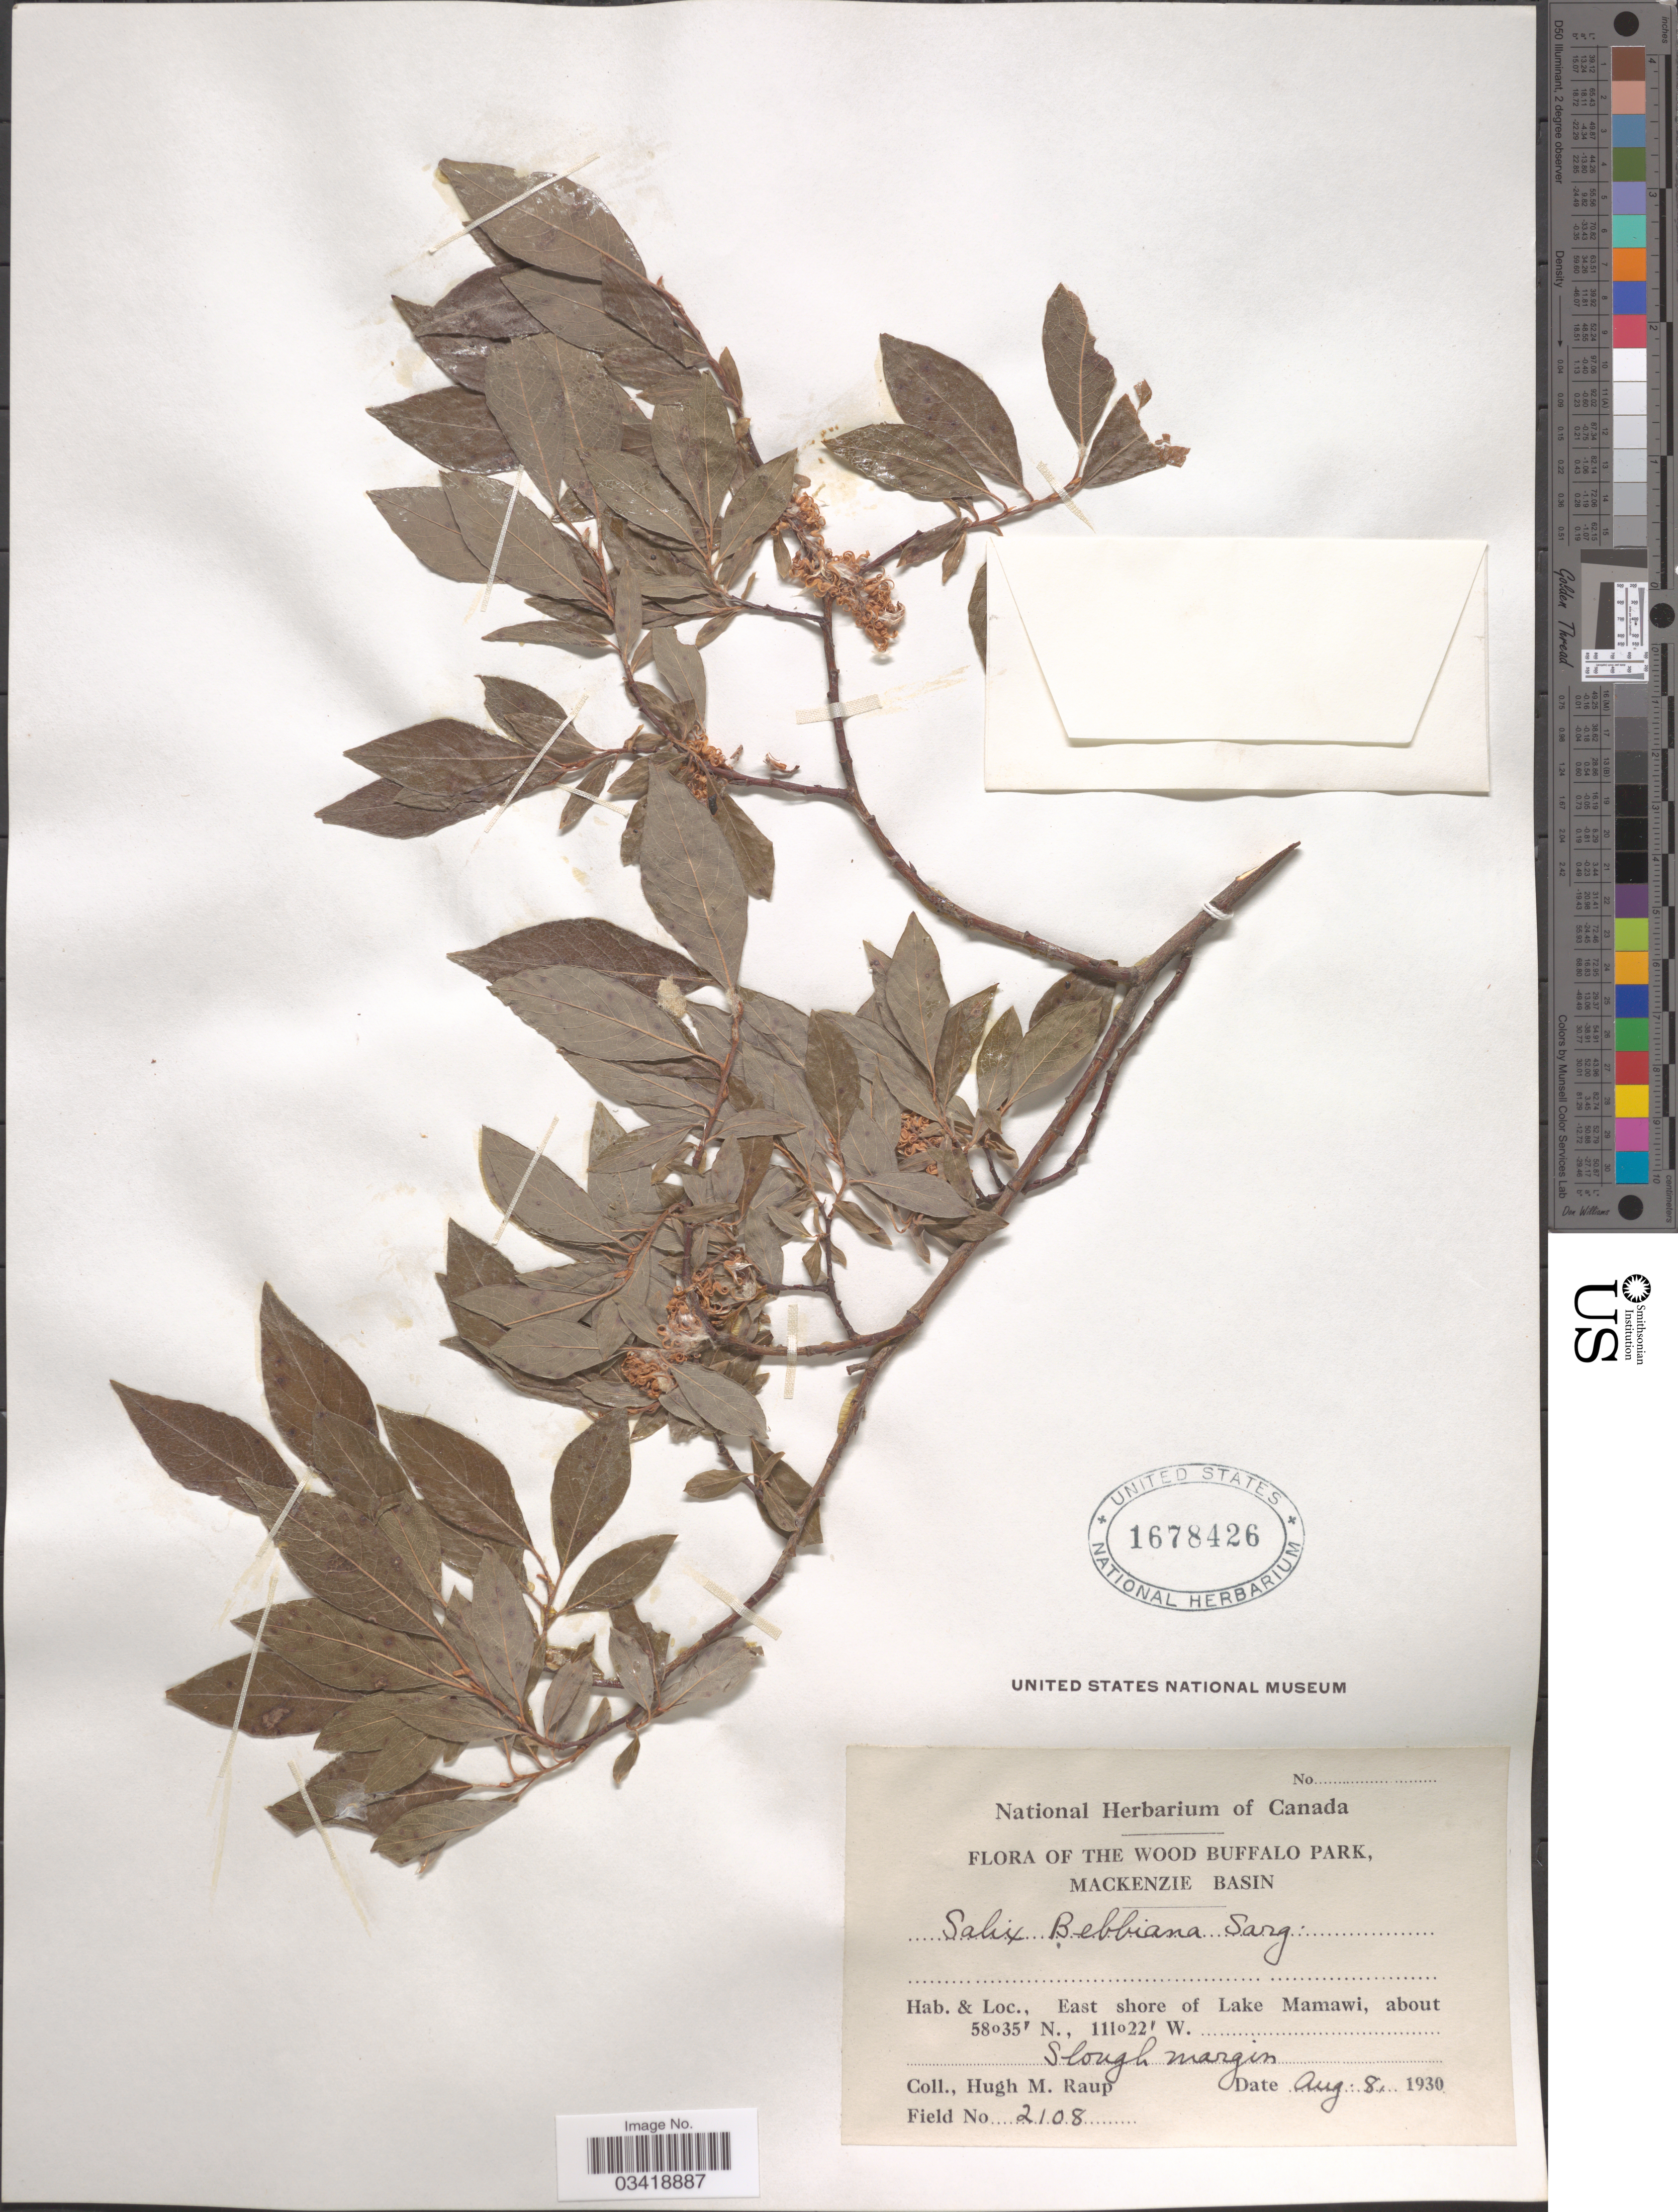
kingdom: Plantae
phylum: Tracheophyta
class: Magnoliopsida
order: Malpighiales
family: Salicaceae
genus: Salix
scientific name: Salix bebbiana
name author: Sarg.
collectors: H. Raup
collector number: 2108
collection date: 1930-08-08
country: Canada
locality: The Wood Buffalo Park, Mackenzie Basin. East shore of Lake Mamawi.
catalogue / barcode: US 1678426